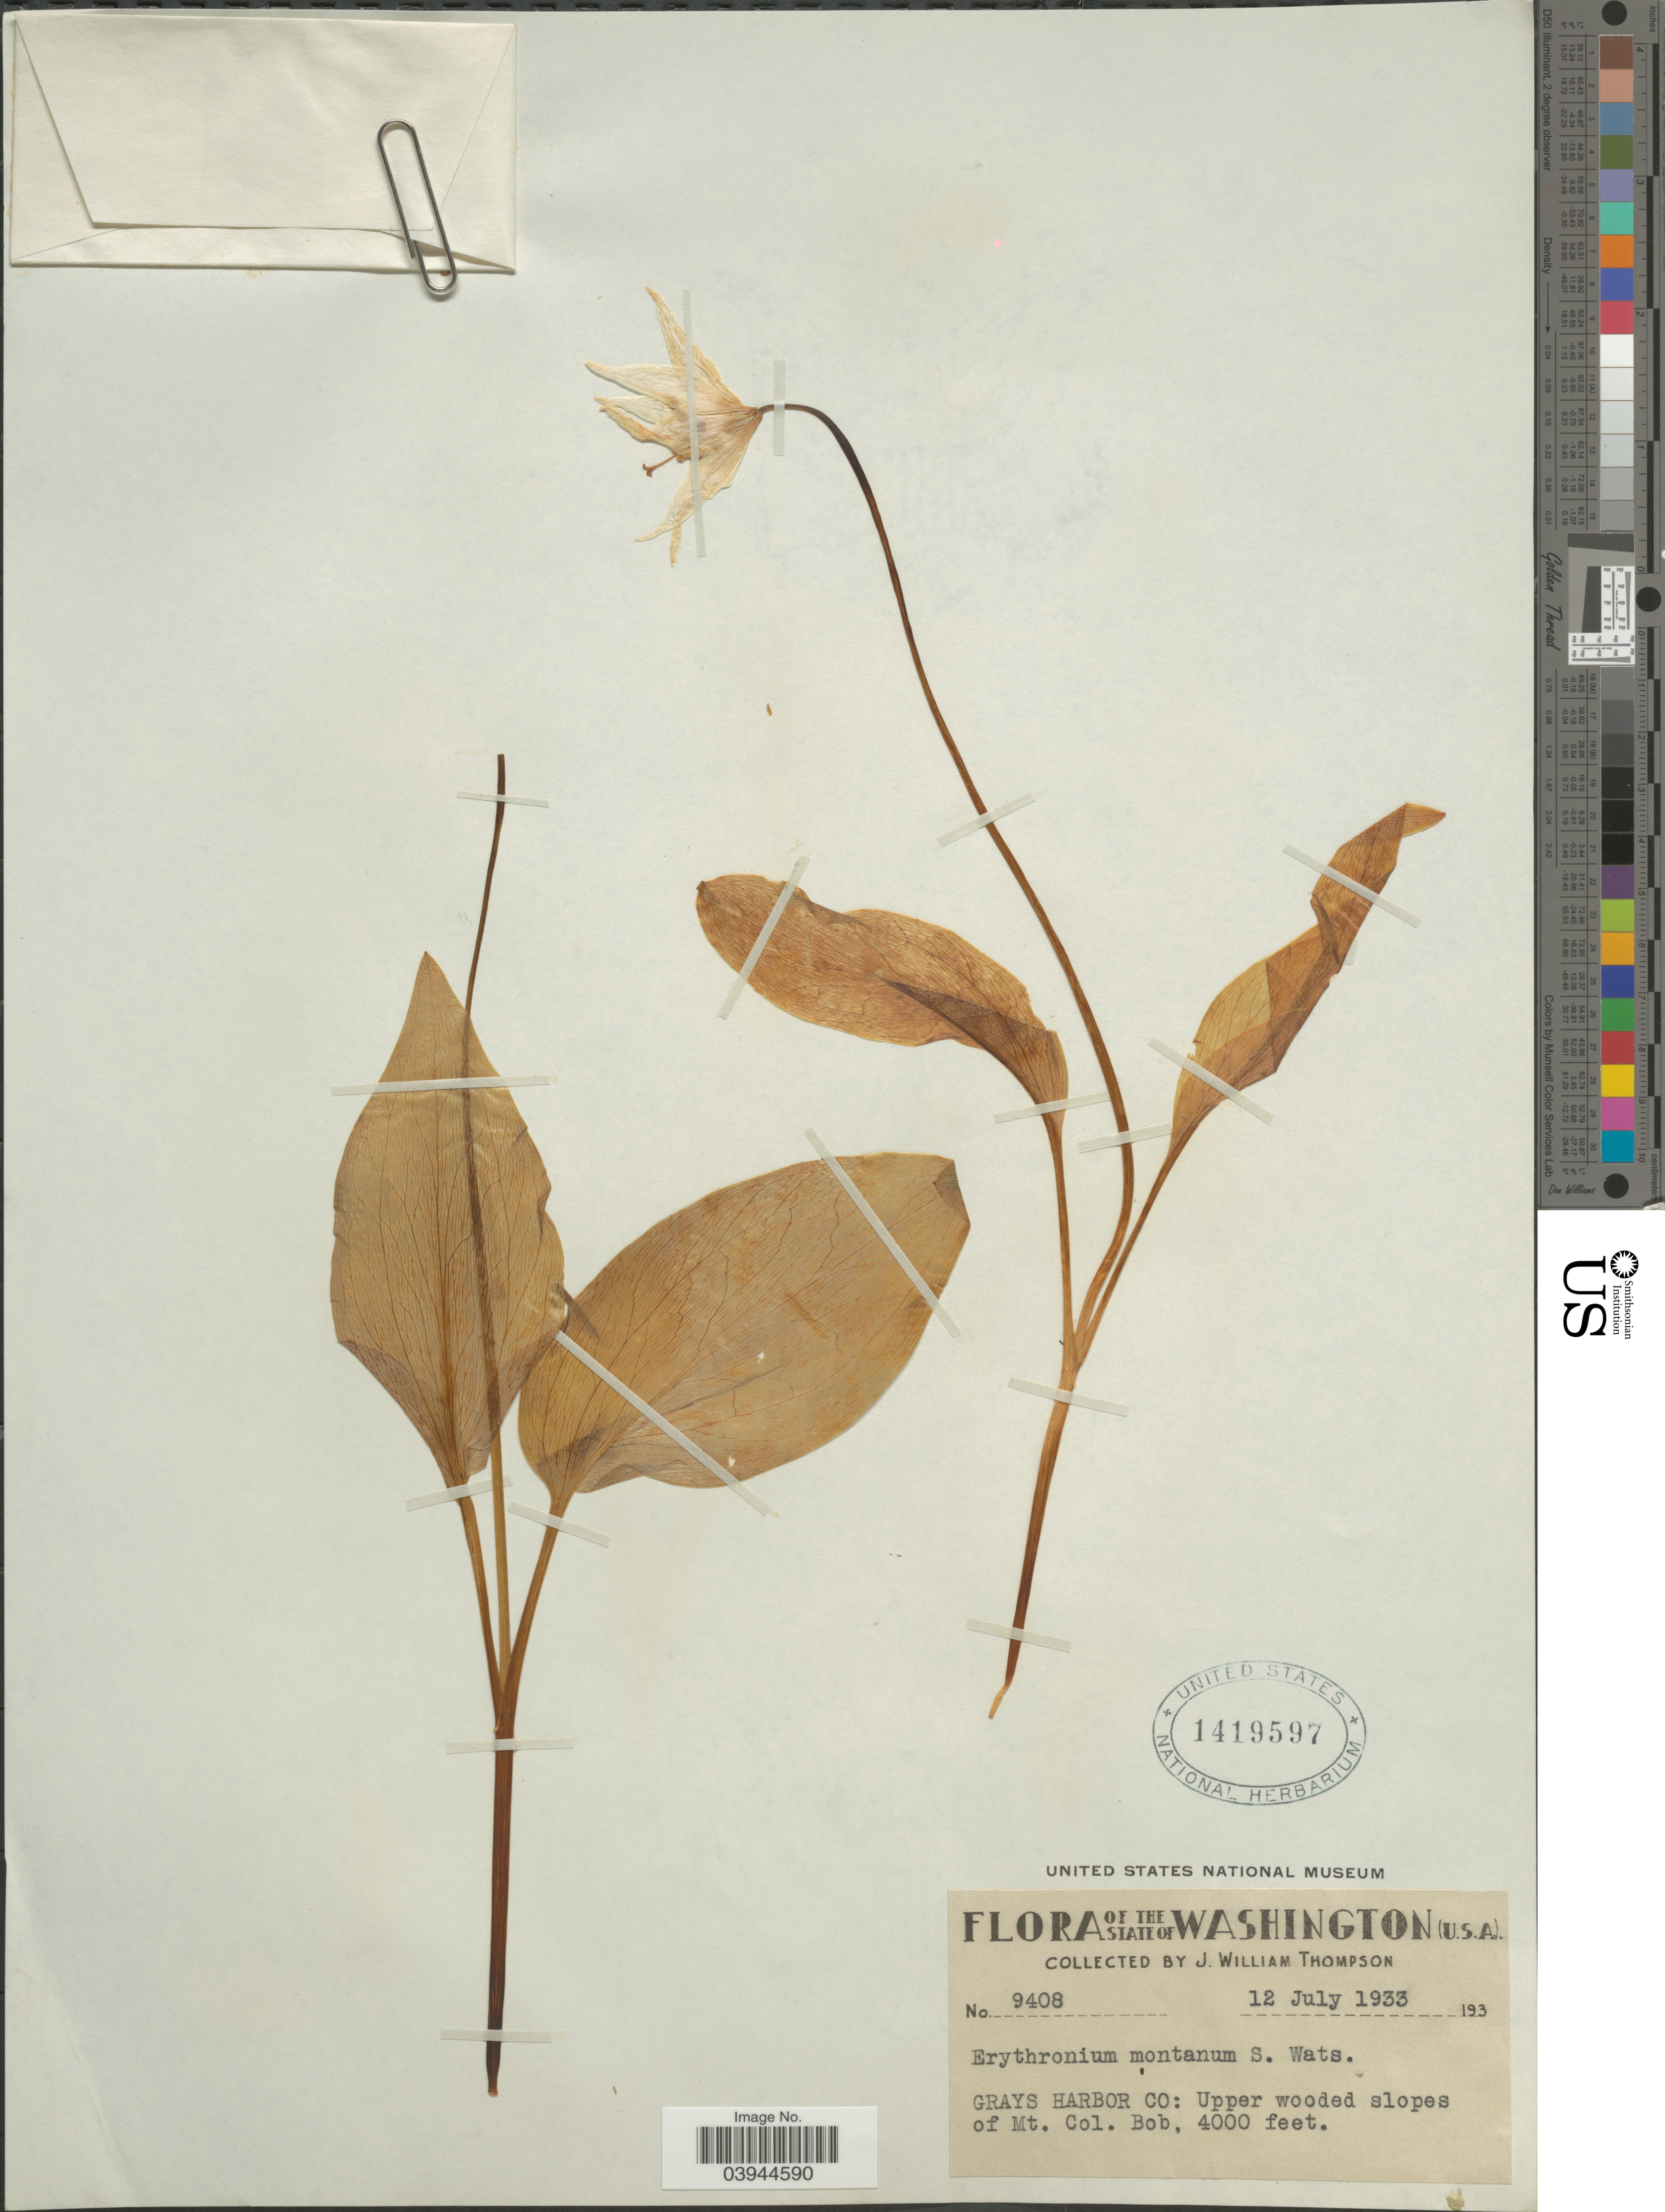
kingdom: Plantae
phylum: Tracheophyta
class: Liliopsida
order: Liliales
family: Liliaceae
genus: Erythronium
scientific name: Erythronium montanum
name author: S. Watson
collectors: J. W. Thompson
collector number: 9408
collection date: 1933-07-12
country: United States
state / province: Washington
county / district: Grays Harbor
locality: Grays Harbor Co: Upper wooded slopes of Mt. Col. Bob.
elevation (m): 1219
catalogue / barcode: US 1419597